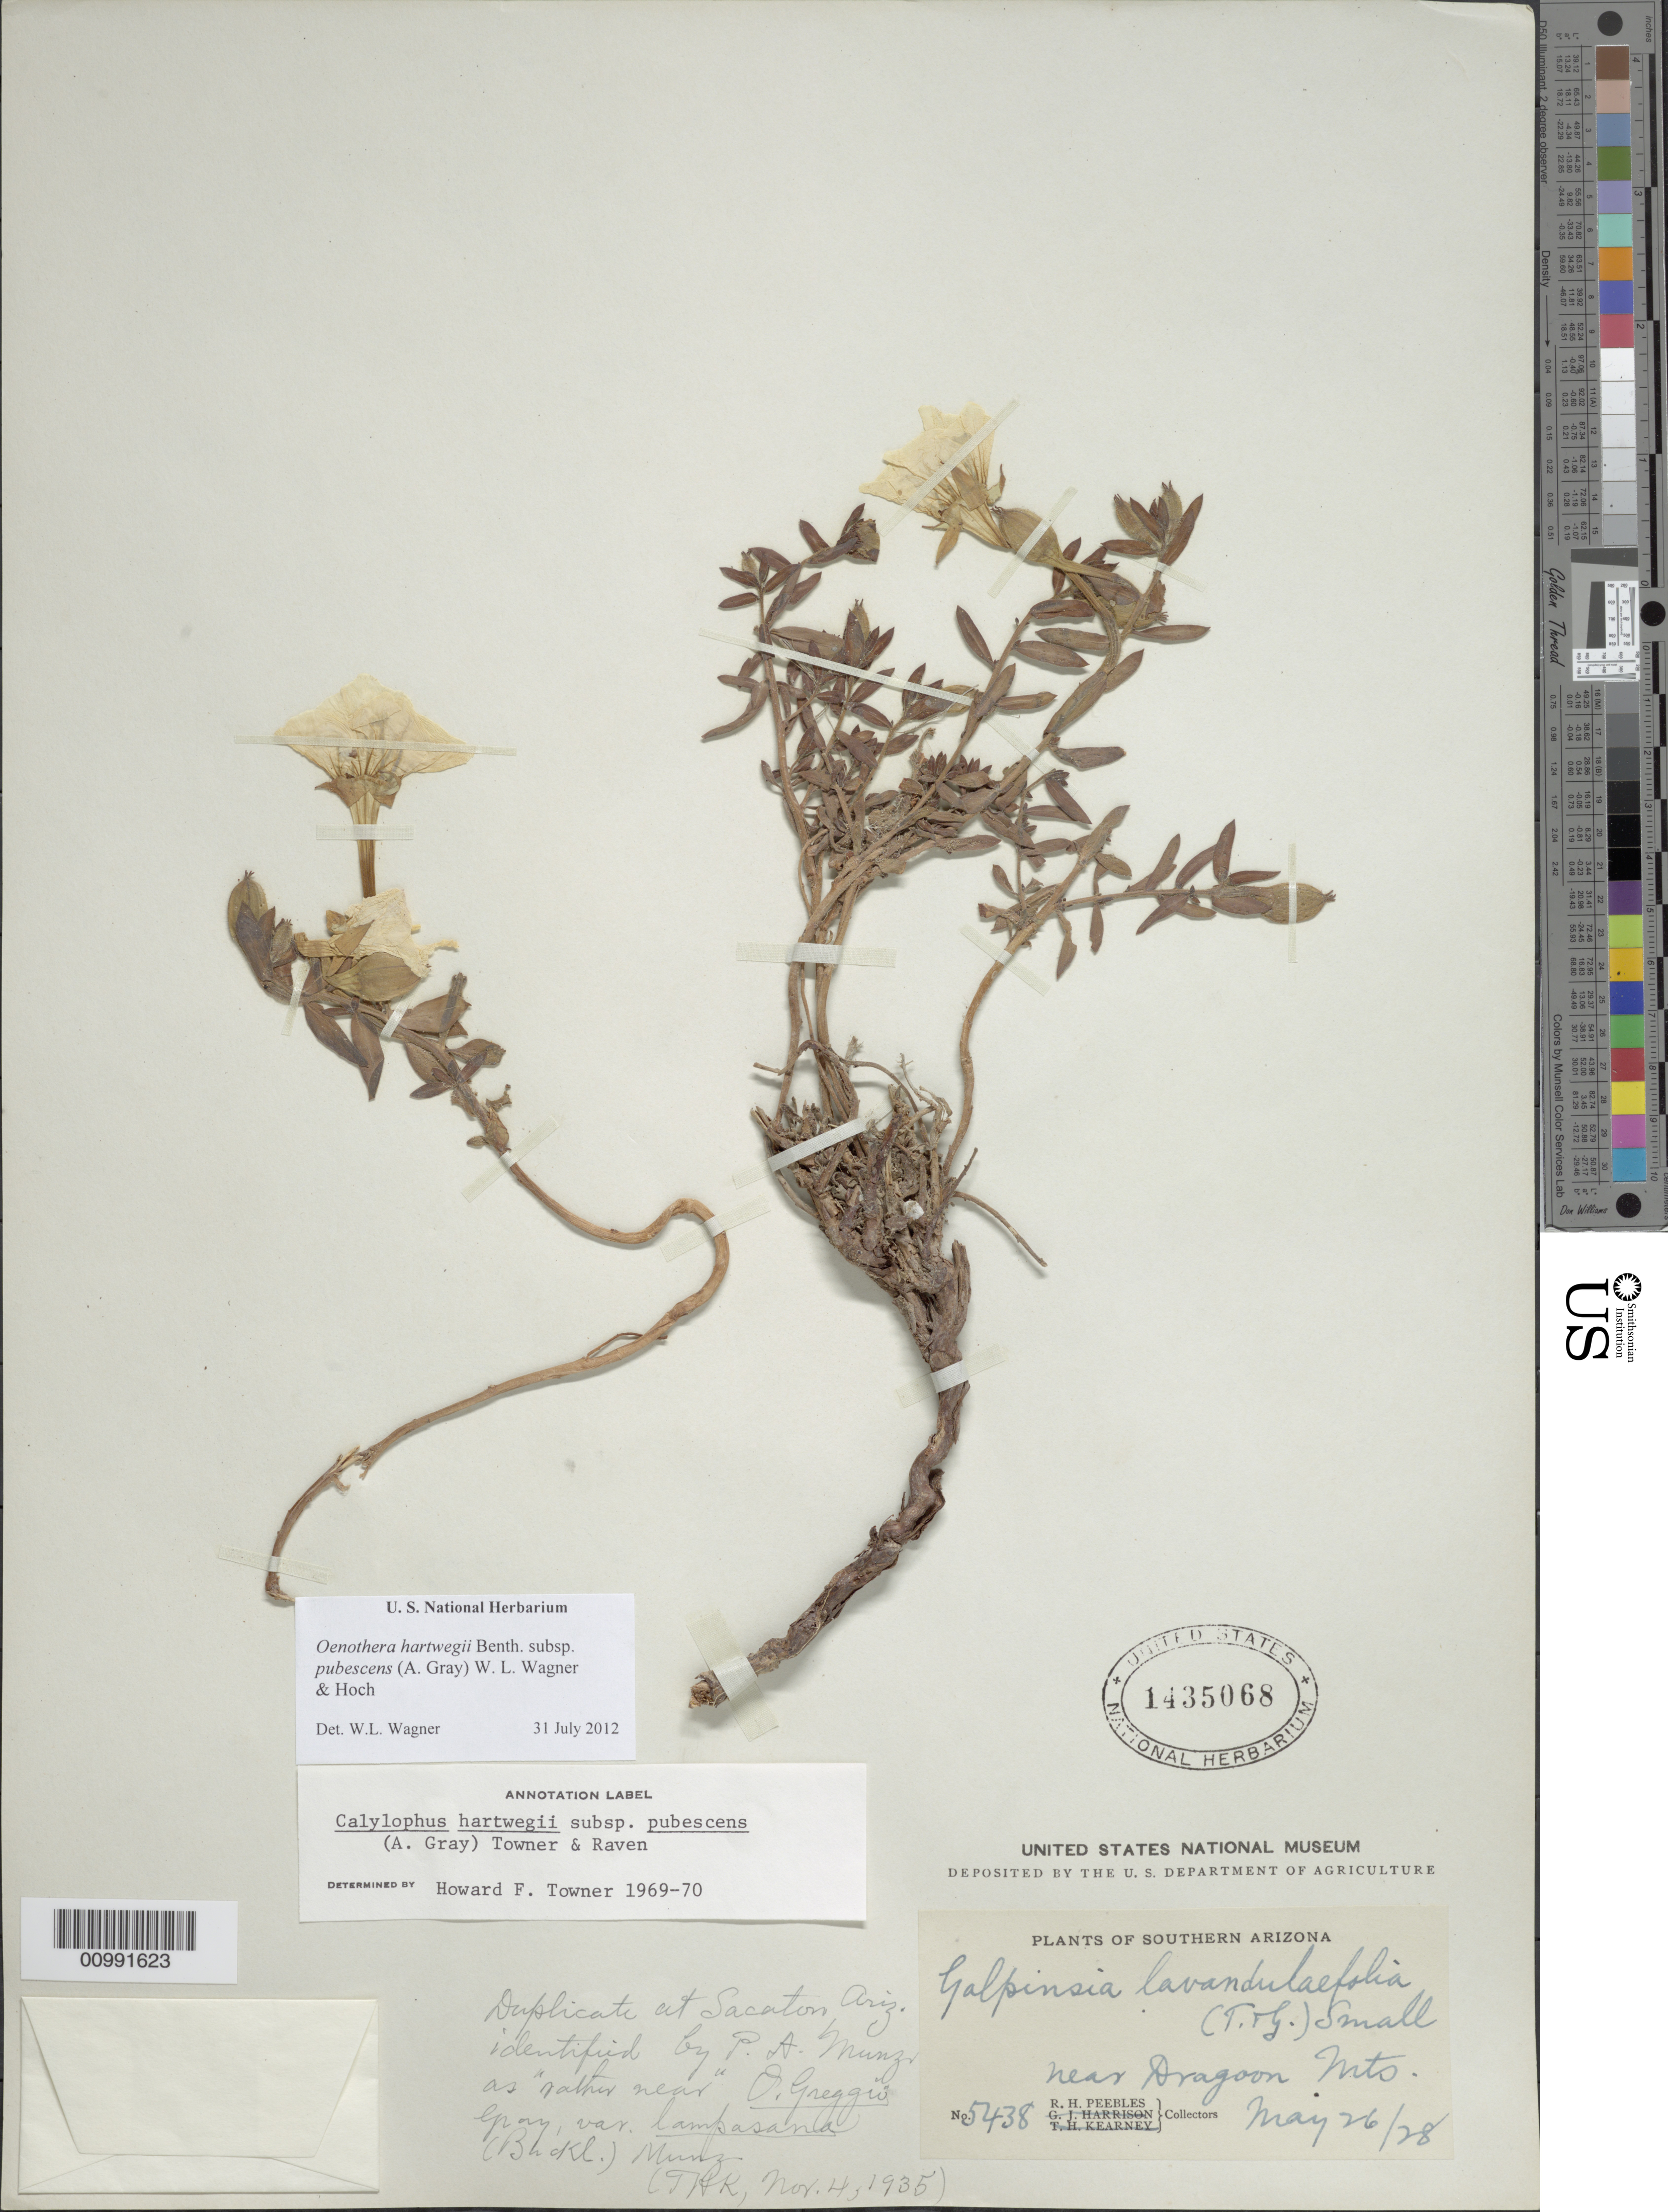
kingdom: Plantae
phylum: Tracheophyta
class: Magnoliopsida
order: Myrtales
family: Onagraceae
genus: Oenothera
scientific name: Oenothera hartwegii subsp. pubescens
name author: (A. Gray) W.L. Wagner & Hoch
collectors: R. H. Peebles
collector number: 5438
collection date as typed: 26 May 1928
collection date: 1928-05-26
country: United States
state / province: Arizona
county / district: Cochise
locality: Near Dragoon Mountains.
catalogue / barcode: US 1435068